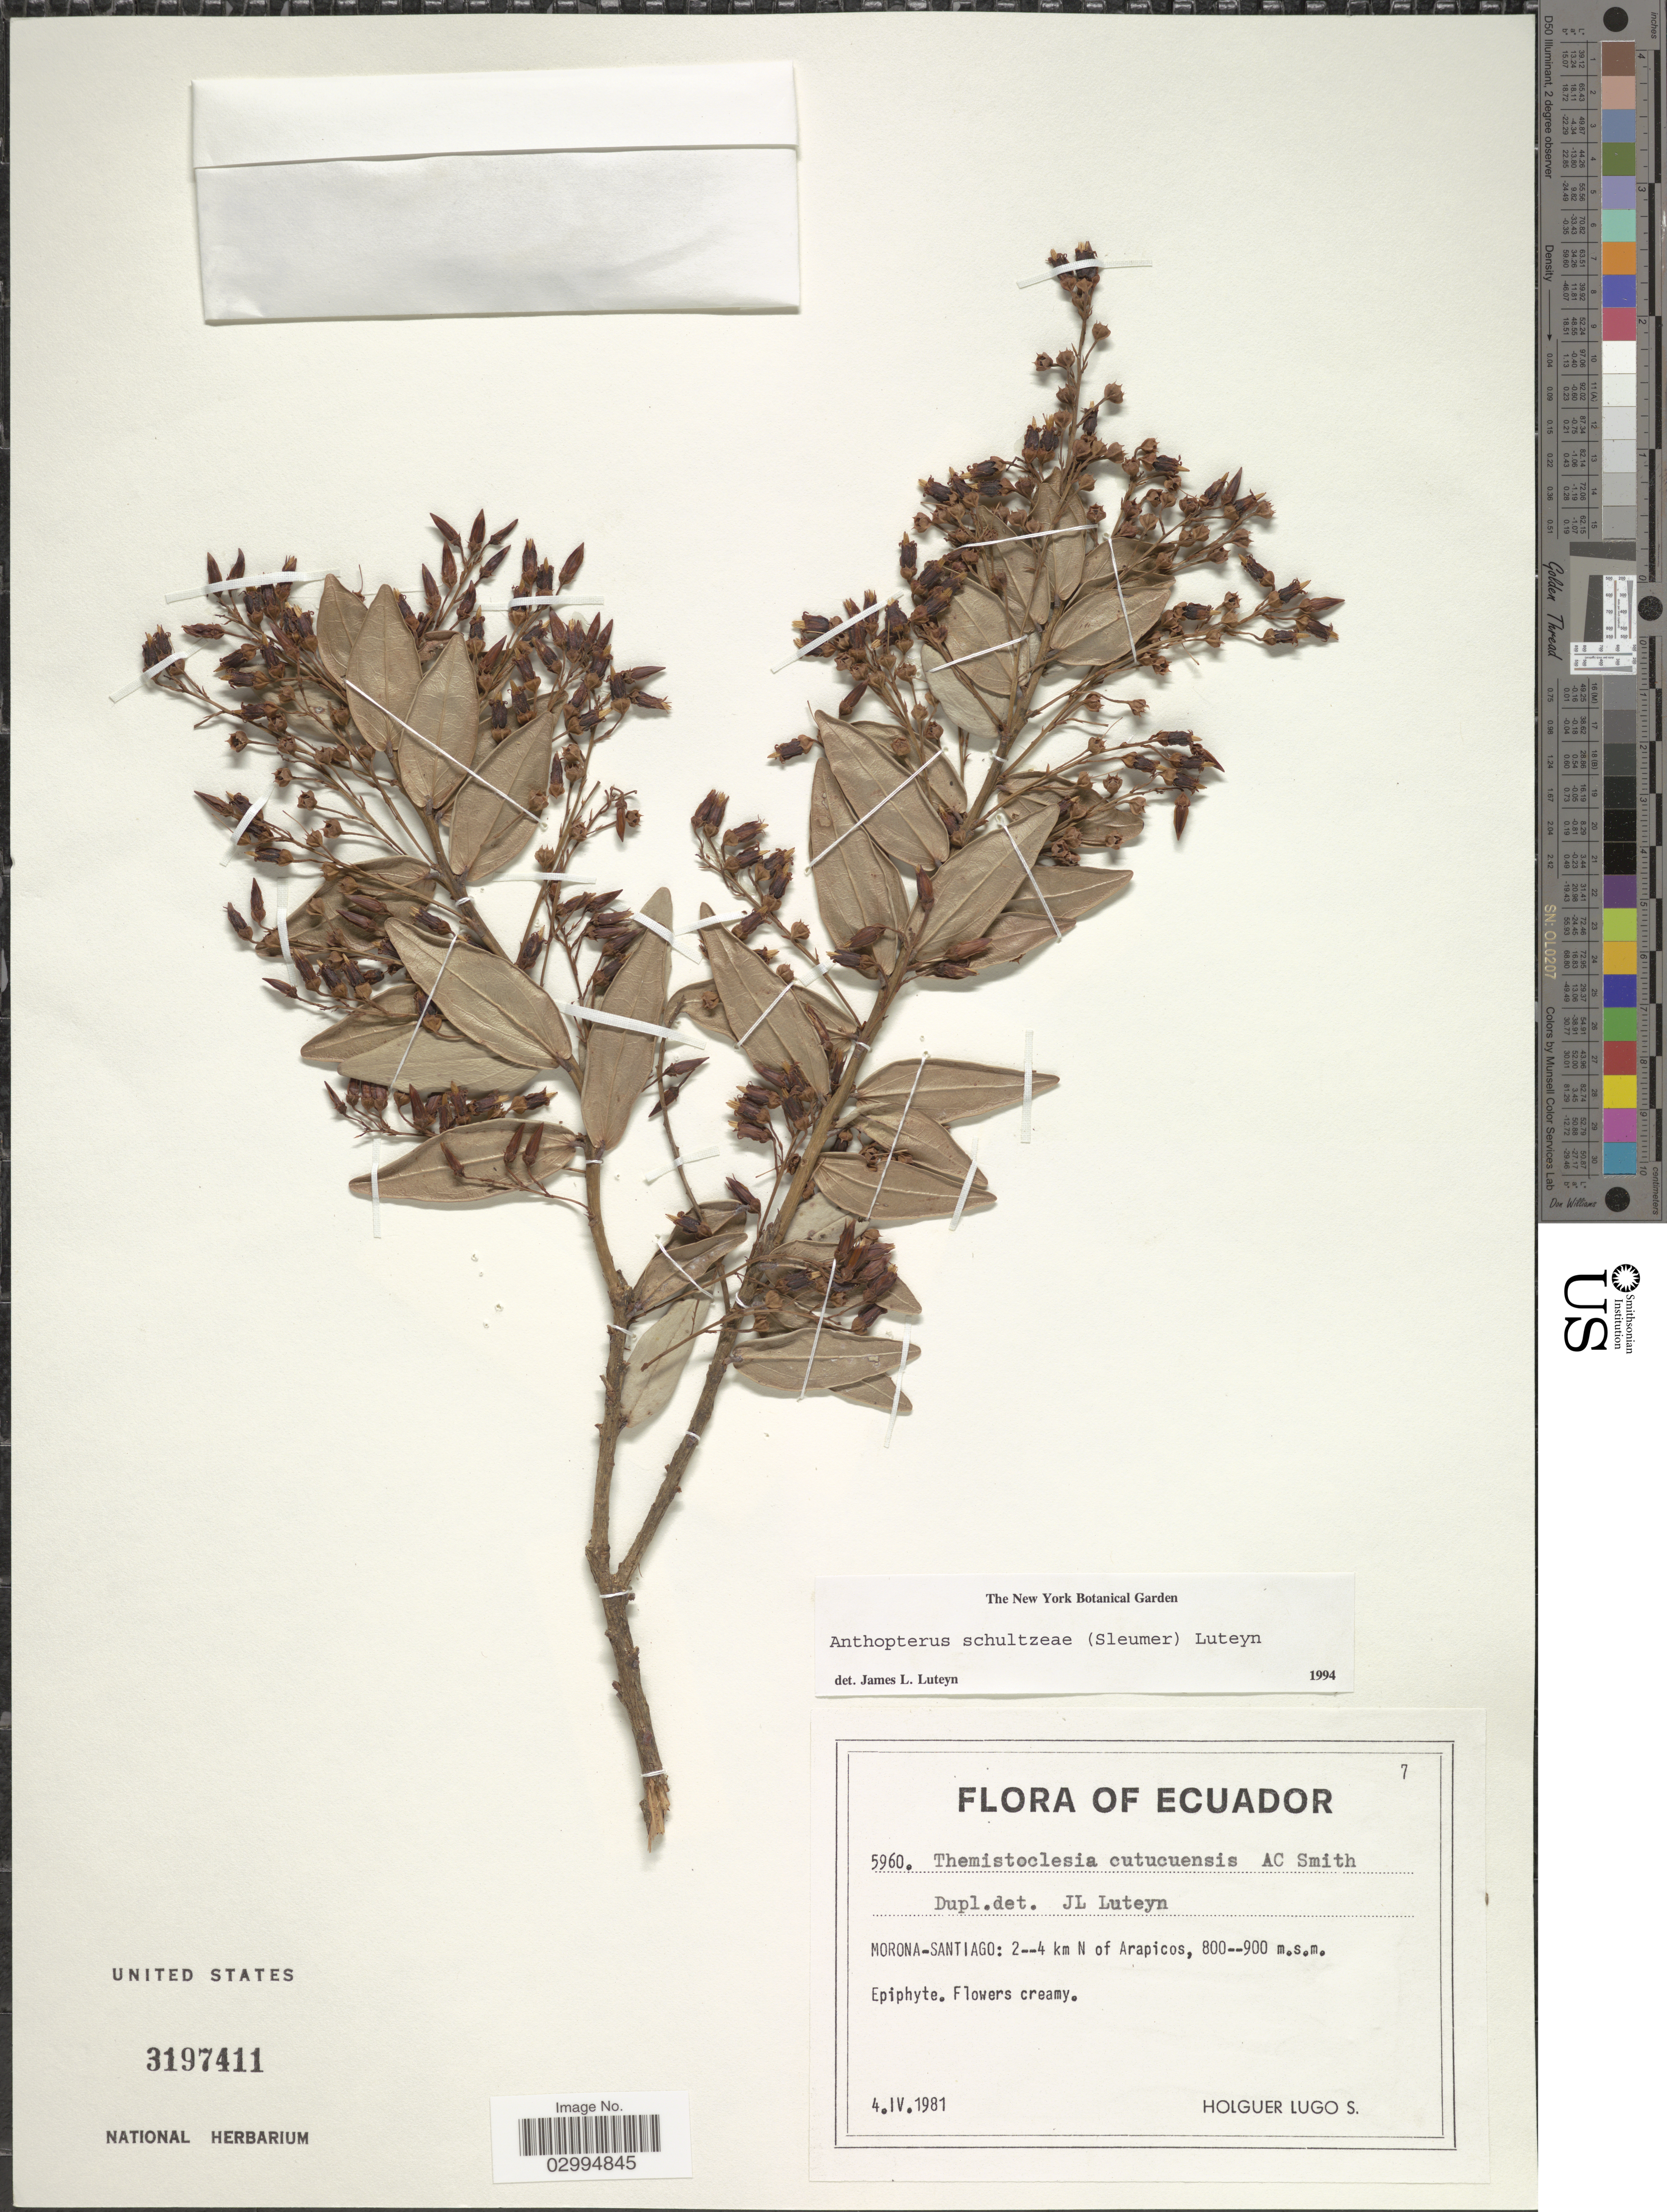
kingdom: Plantae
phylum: Tracheophyta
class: Magnoliopsida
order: Ericales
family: Ericaceae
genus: Anthopterus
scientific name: Anthopterus schultzeae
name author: (Sleumer) Luteyn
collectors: H. Lugo S.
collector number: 5960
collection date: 1981-04-04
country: Ecuador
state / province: Morona-Santiago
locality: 2--4 km N of Arapicos.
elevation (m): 800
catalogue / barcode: US 3197411